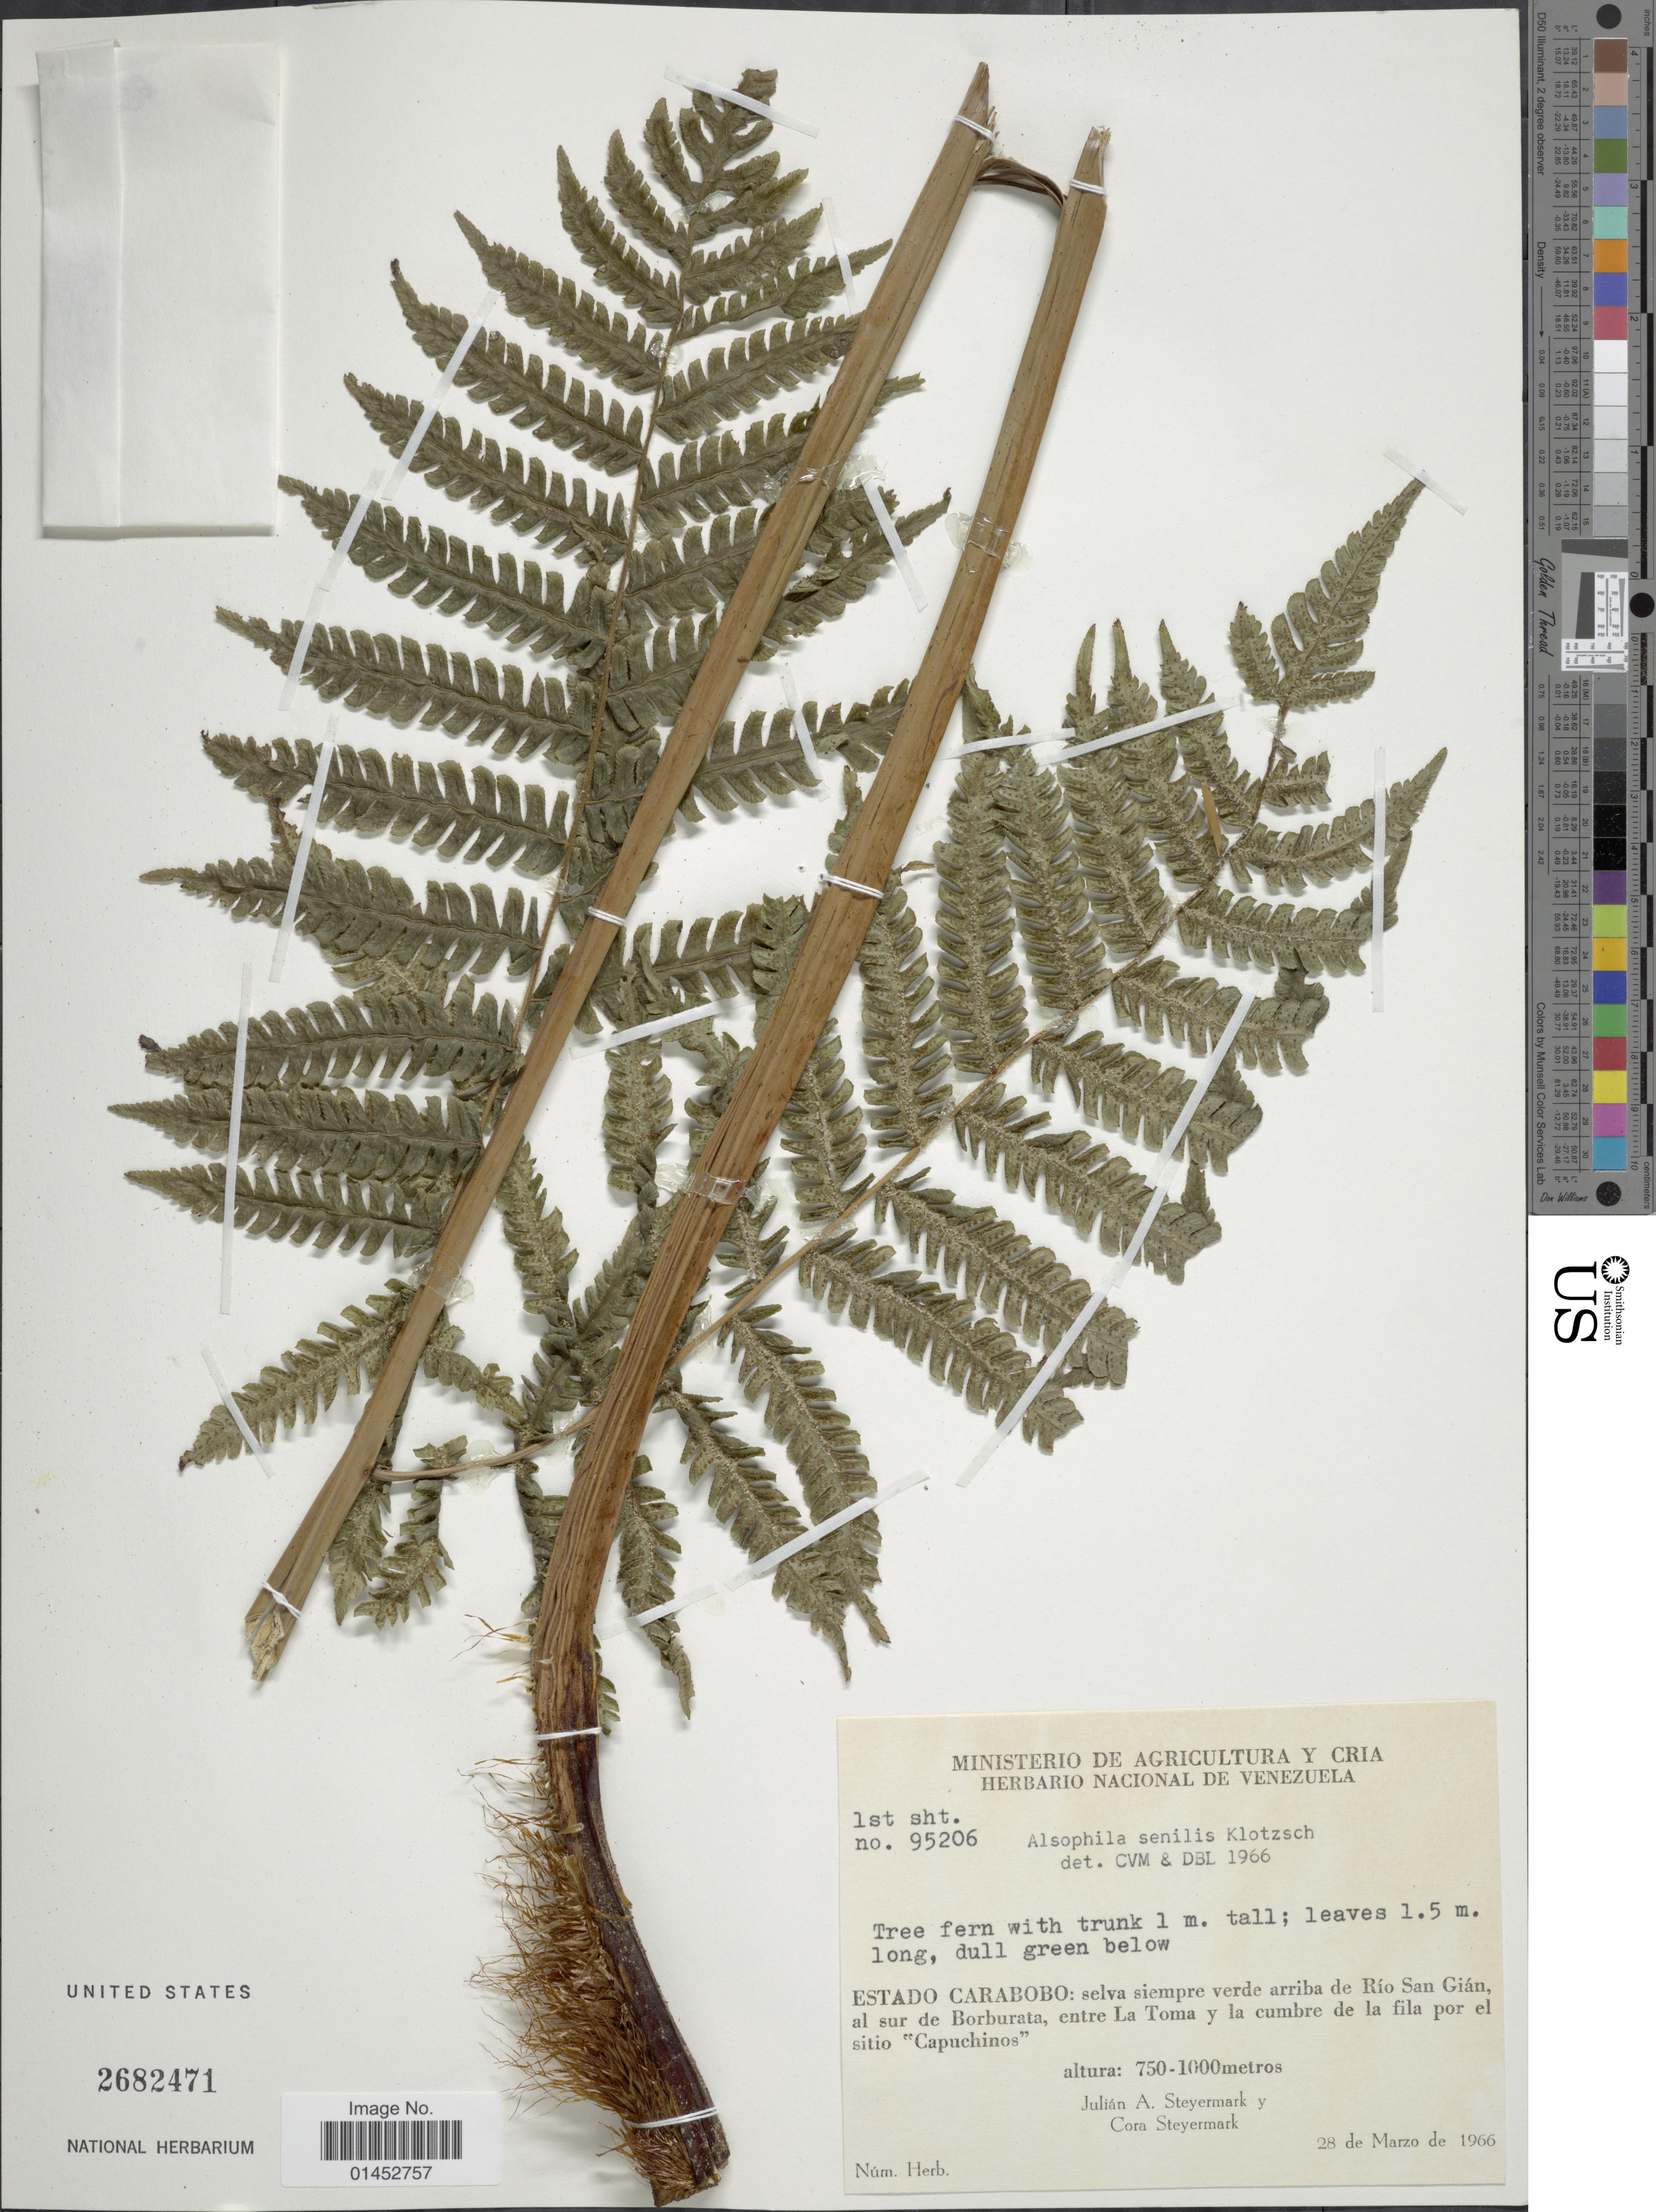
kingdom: Plantae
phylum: Tracheophyta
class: Polypodiopsida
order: Cyatheales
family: Cyatheaceae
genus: Cyathea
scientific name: Cyathea senilis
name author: (Klotzsch) Domin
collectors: J. Steyermark & C. Steyermark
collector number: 95206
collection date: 1966-03-28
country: Venezuela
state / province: Carabobo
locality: Selva siempre verde arriba de Río San Gián, al sur de Borburata, entre La Toma y la cumbre de la fila por el sitio 'Capuchinos'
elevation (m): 750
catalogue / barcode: US 2682471